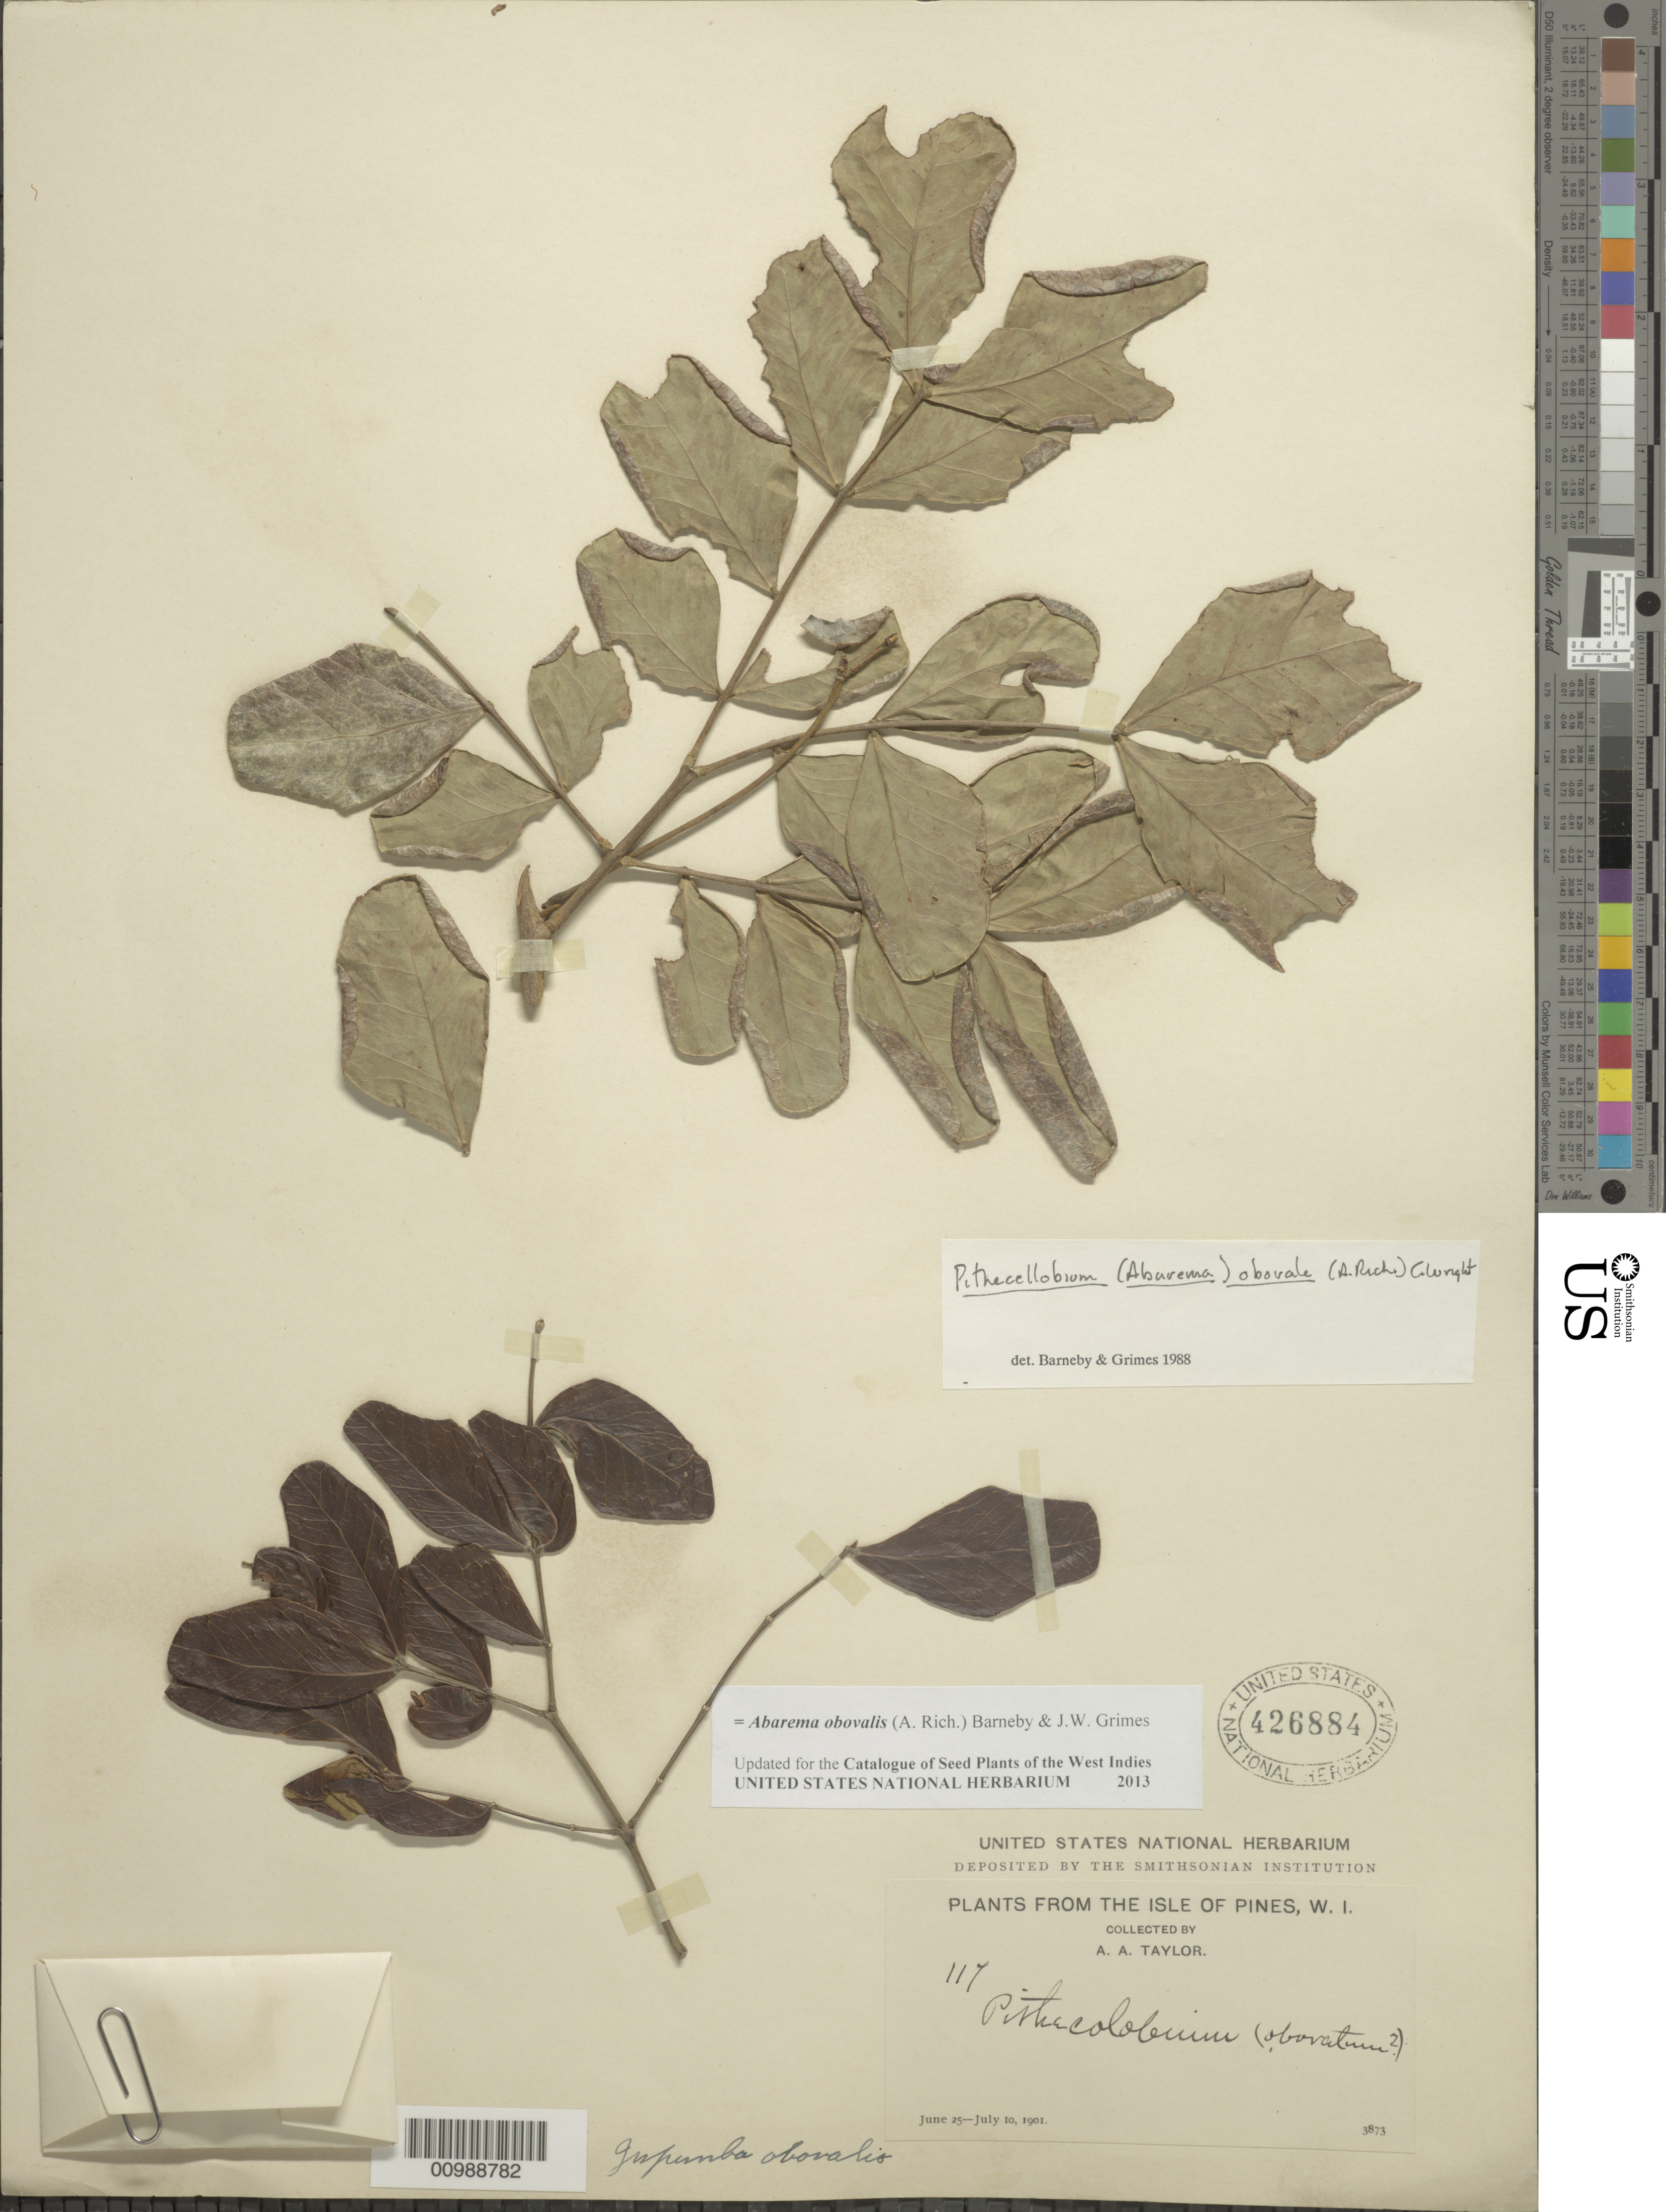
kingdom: Plantae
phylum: Tracheophyta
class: Magnoliopsida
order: Fabales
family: Fabaceae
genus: Jupunba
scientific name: Jupunba obovalis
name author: (A. Rich.) Britton & Rose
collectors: A. A. Taylor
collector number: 117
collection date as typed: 25 Jun 1901 to10 Jul 1901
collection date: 1901-06-25/1901-07-10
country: Cuba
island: Isla de la Juventud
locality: Isle of Pines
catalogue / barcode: US 426884